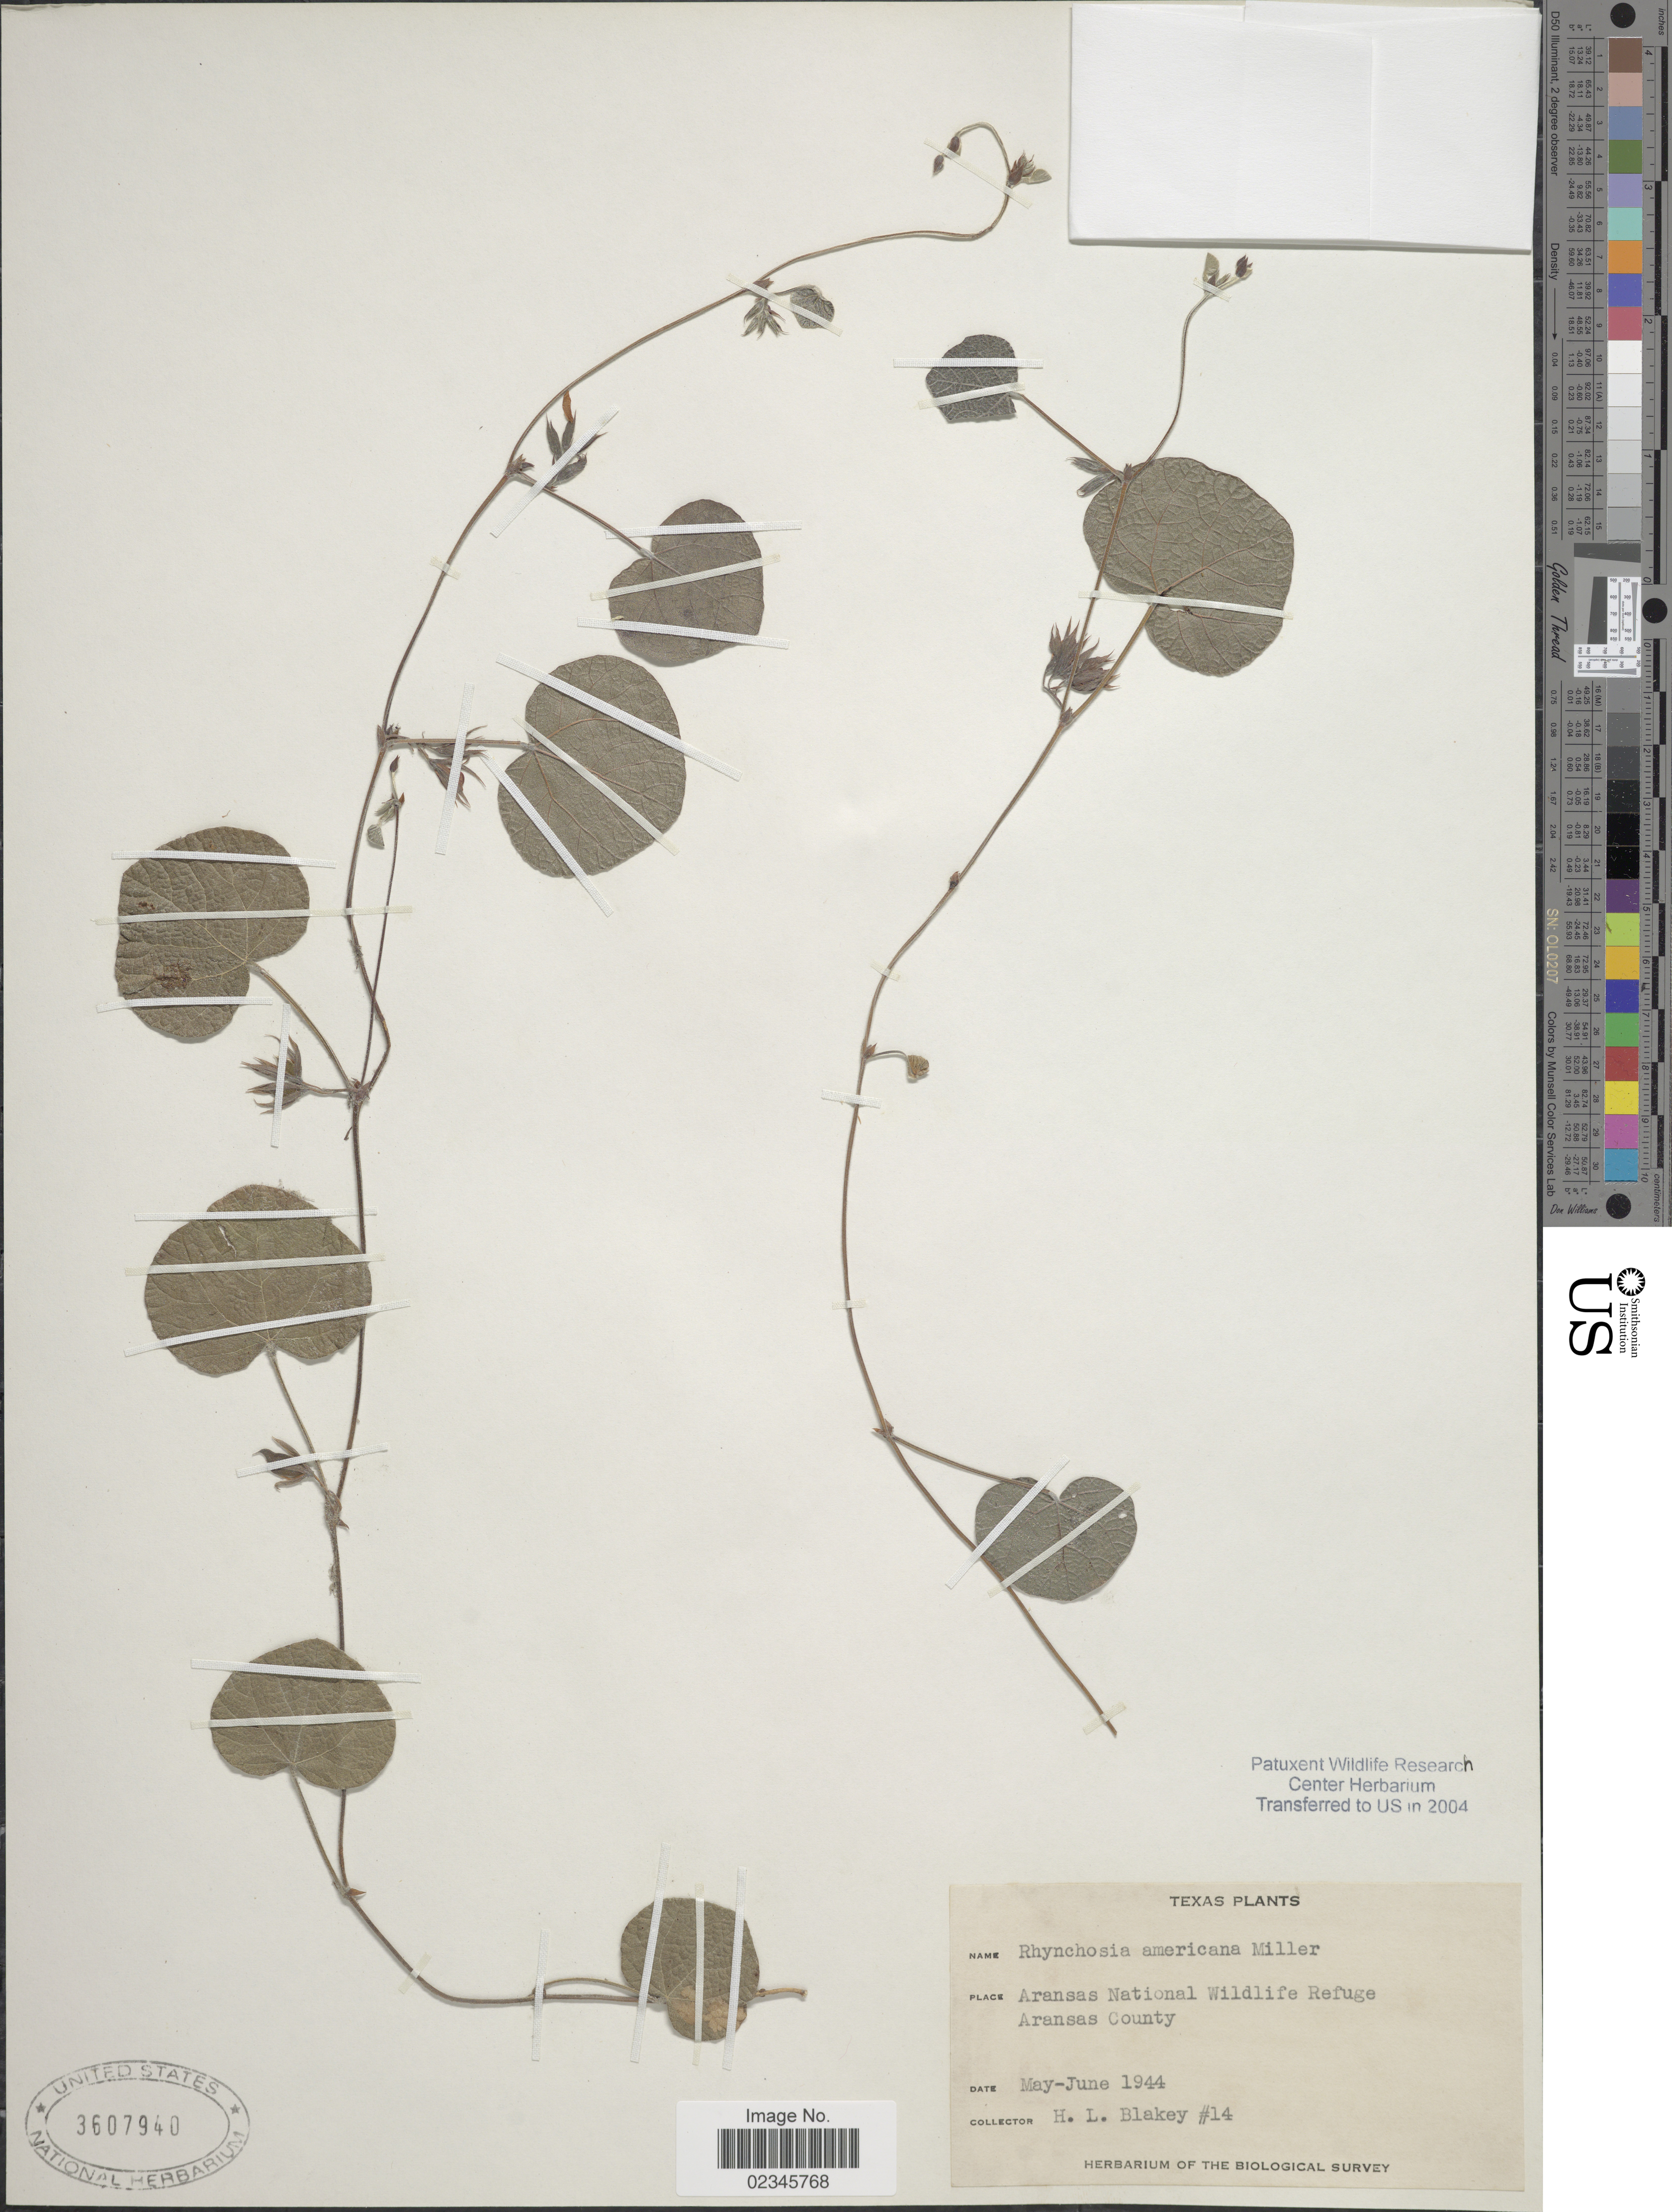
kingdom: Plantae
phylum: Tracheophyta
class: Magnoliopsida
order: Fabales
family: Fabaceae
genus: Rhynchosia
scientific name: Rhynchosia americana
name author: (Mill.) Metz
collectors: H. Blakey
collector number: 14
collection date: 1944-05/1944-06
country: United States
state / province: Texas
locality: Aransas National Wildlife Refuge, Aransas County.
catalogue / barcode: US 3607940